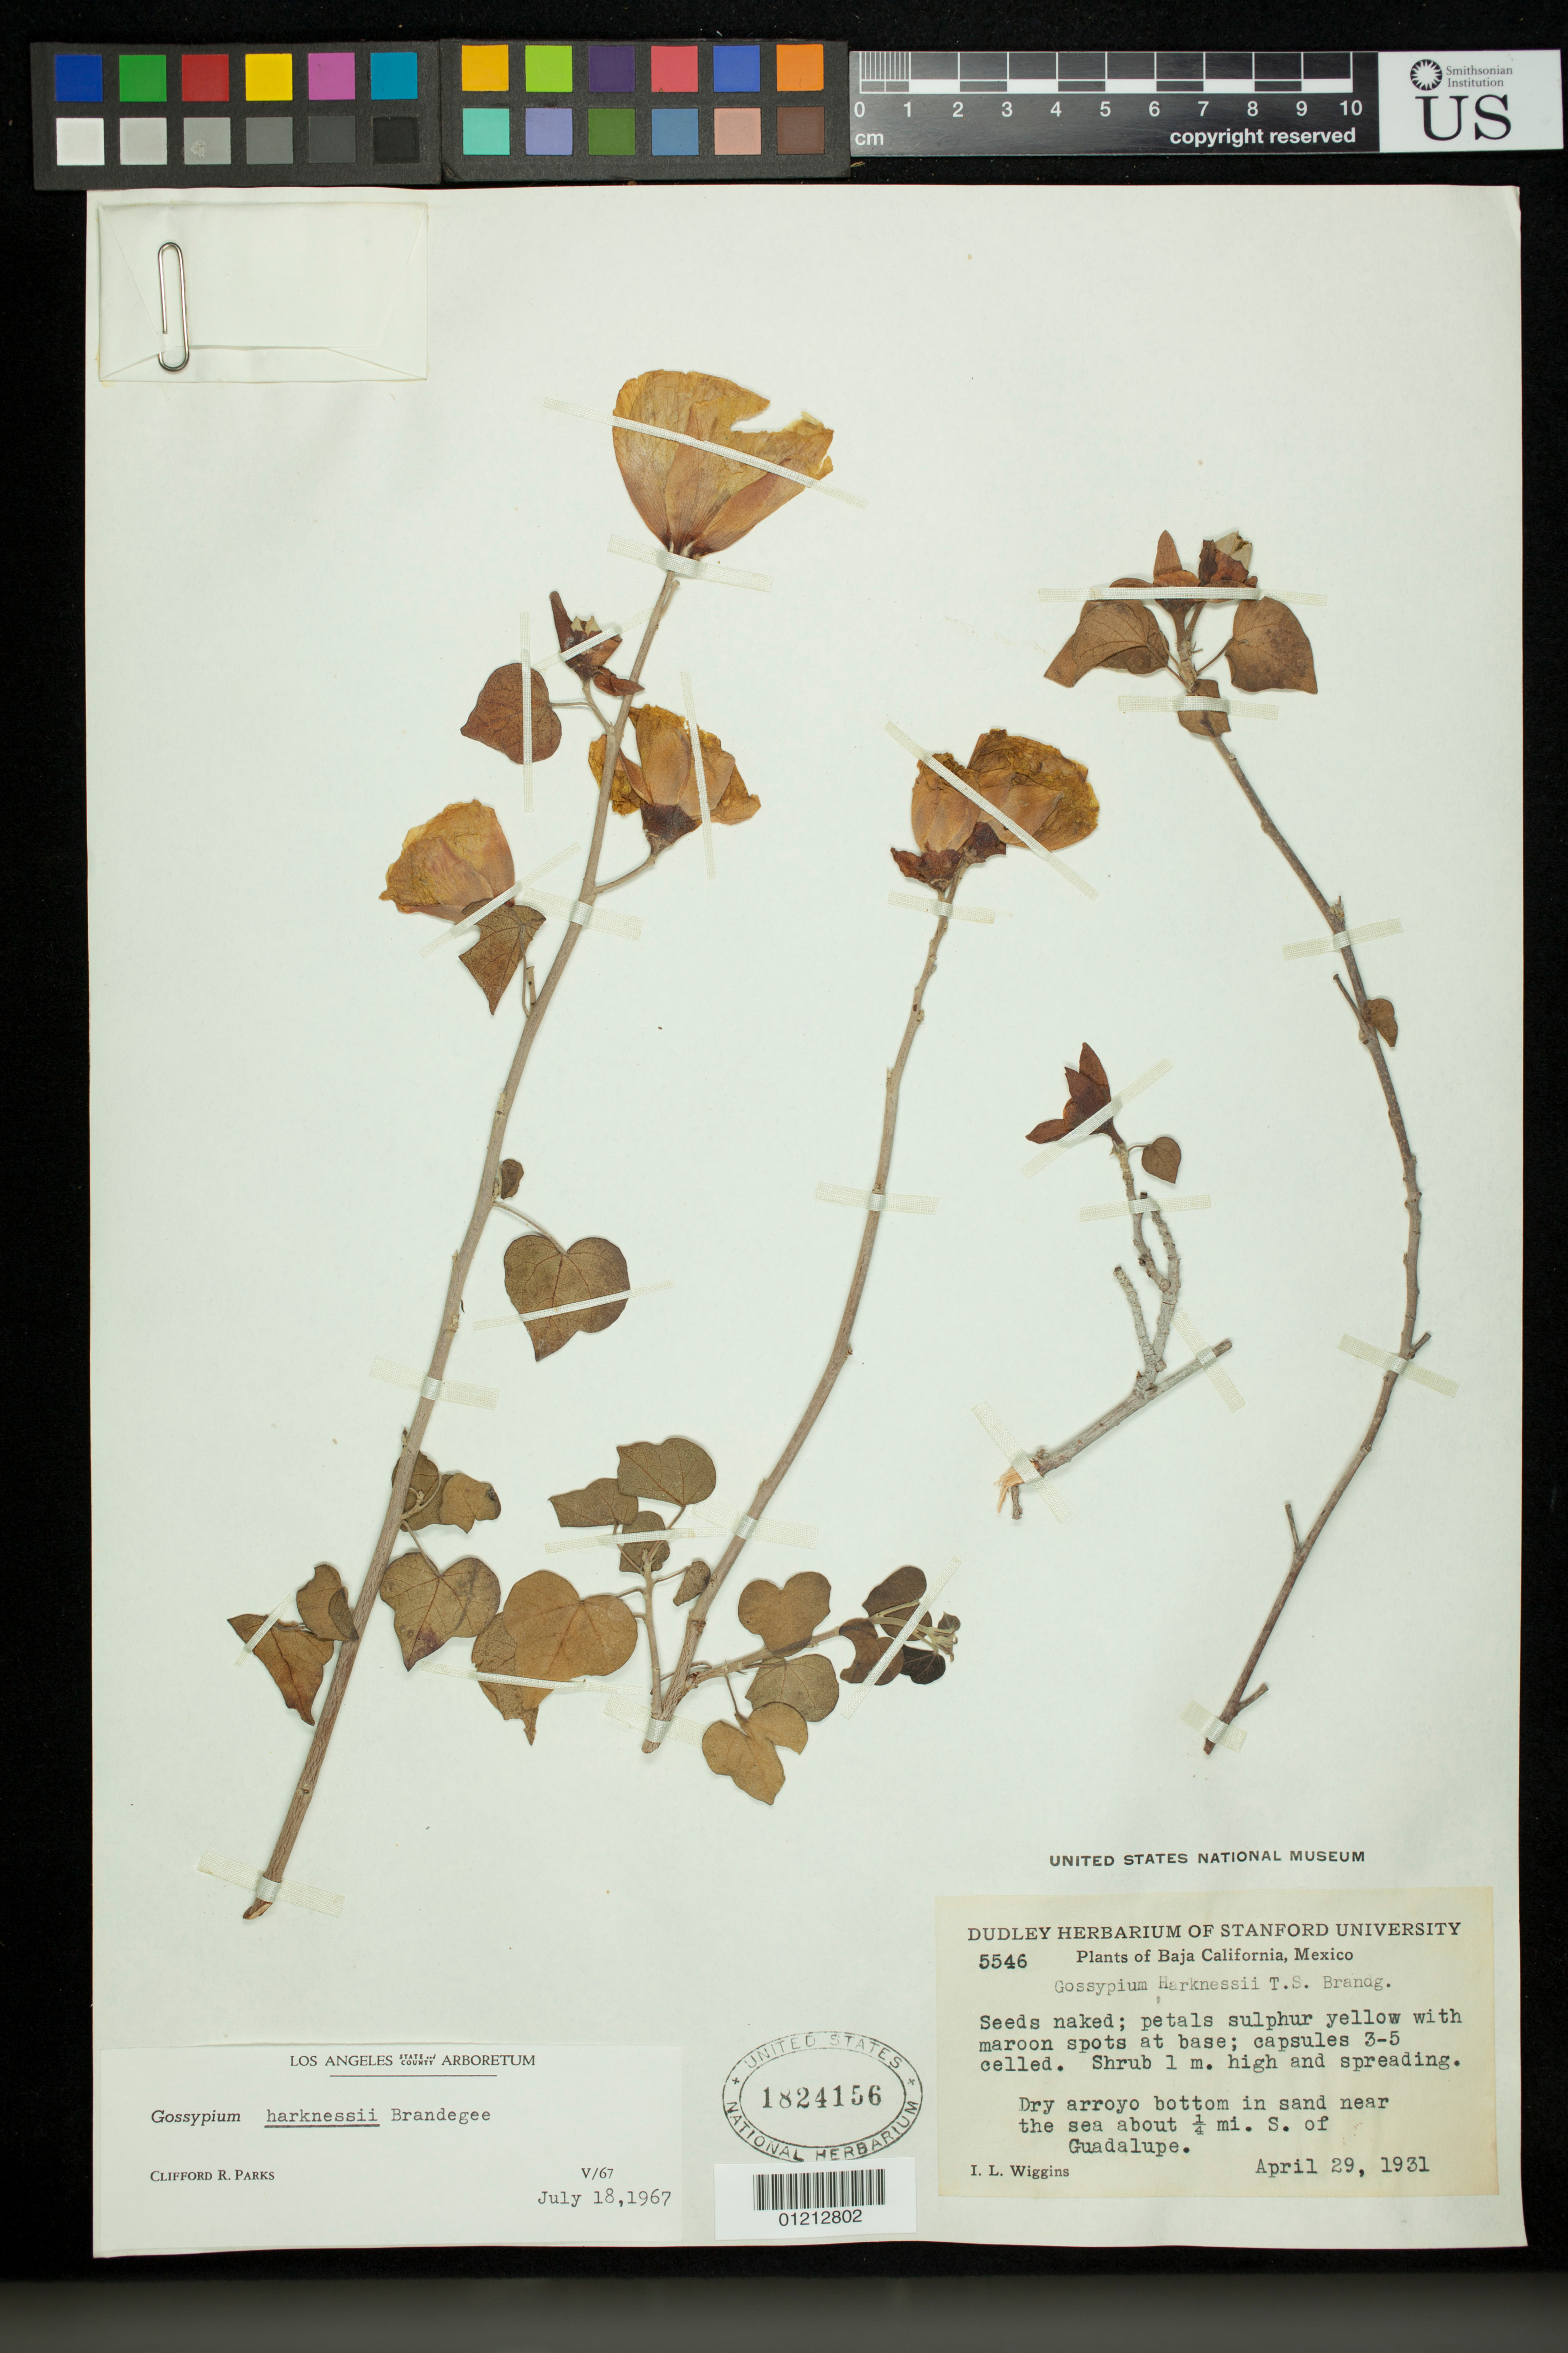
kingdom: Plantae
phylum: Tracheophyta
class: Magnoliopsida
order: Malvales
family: Malvaceae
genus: Gossypium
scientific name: Gossypium harknessii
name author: Brandegee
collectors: I. L. Wiggins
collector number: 5546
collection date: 1931-04-29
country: Mexico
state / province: Baja California Norte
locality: Dry arroyo bottom in sand near the sea about 1/4 mi. S. of Guadalupe.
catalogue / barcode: US 1824156